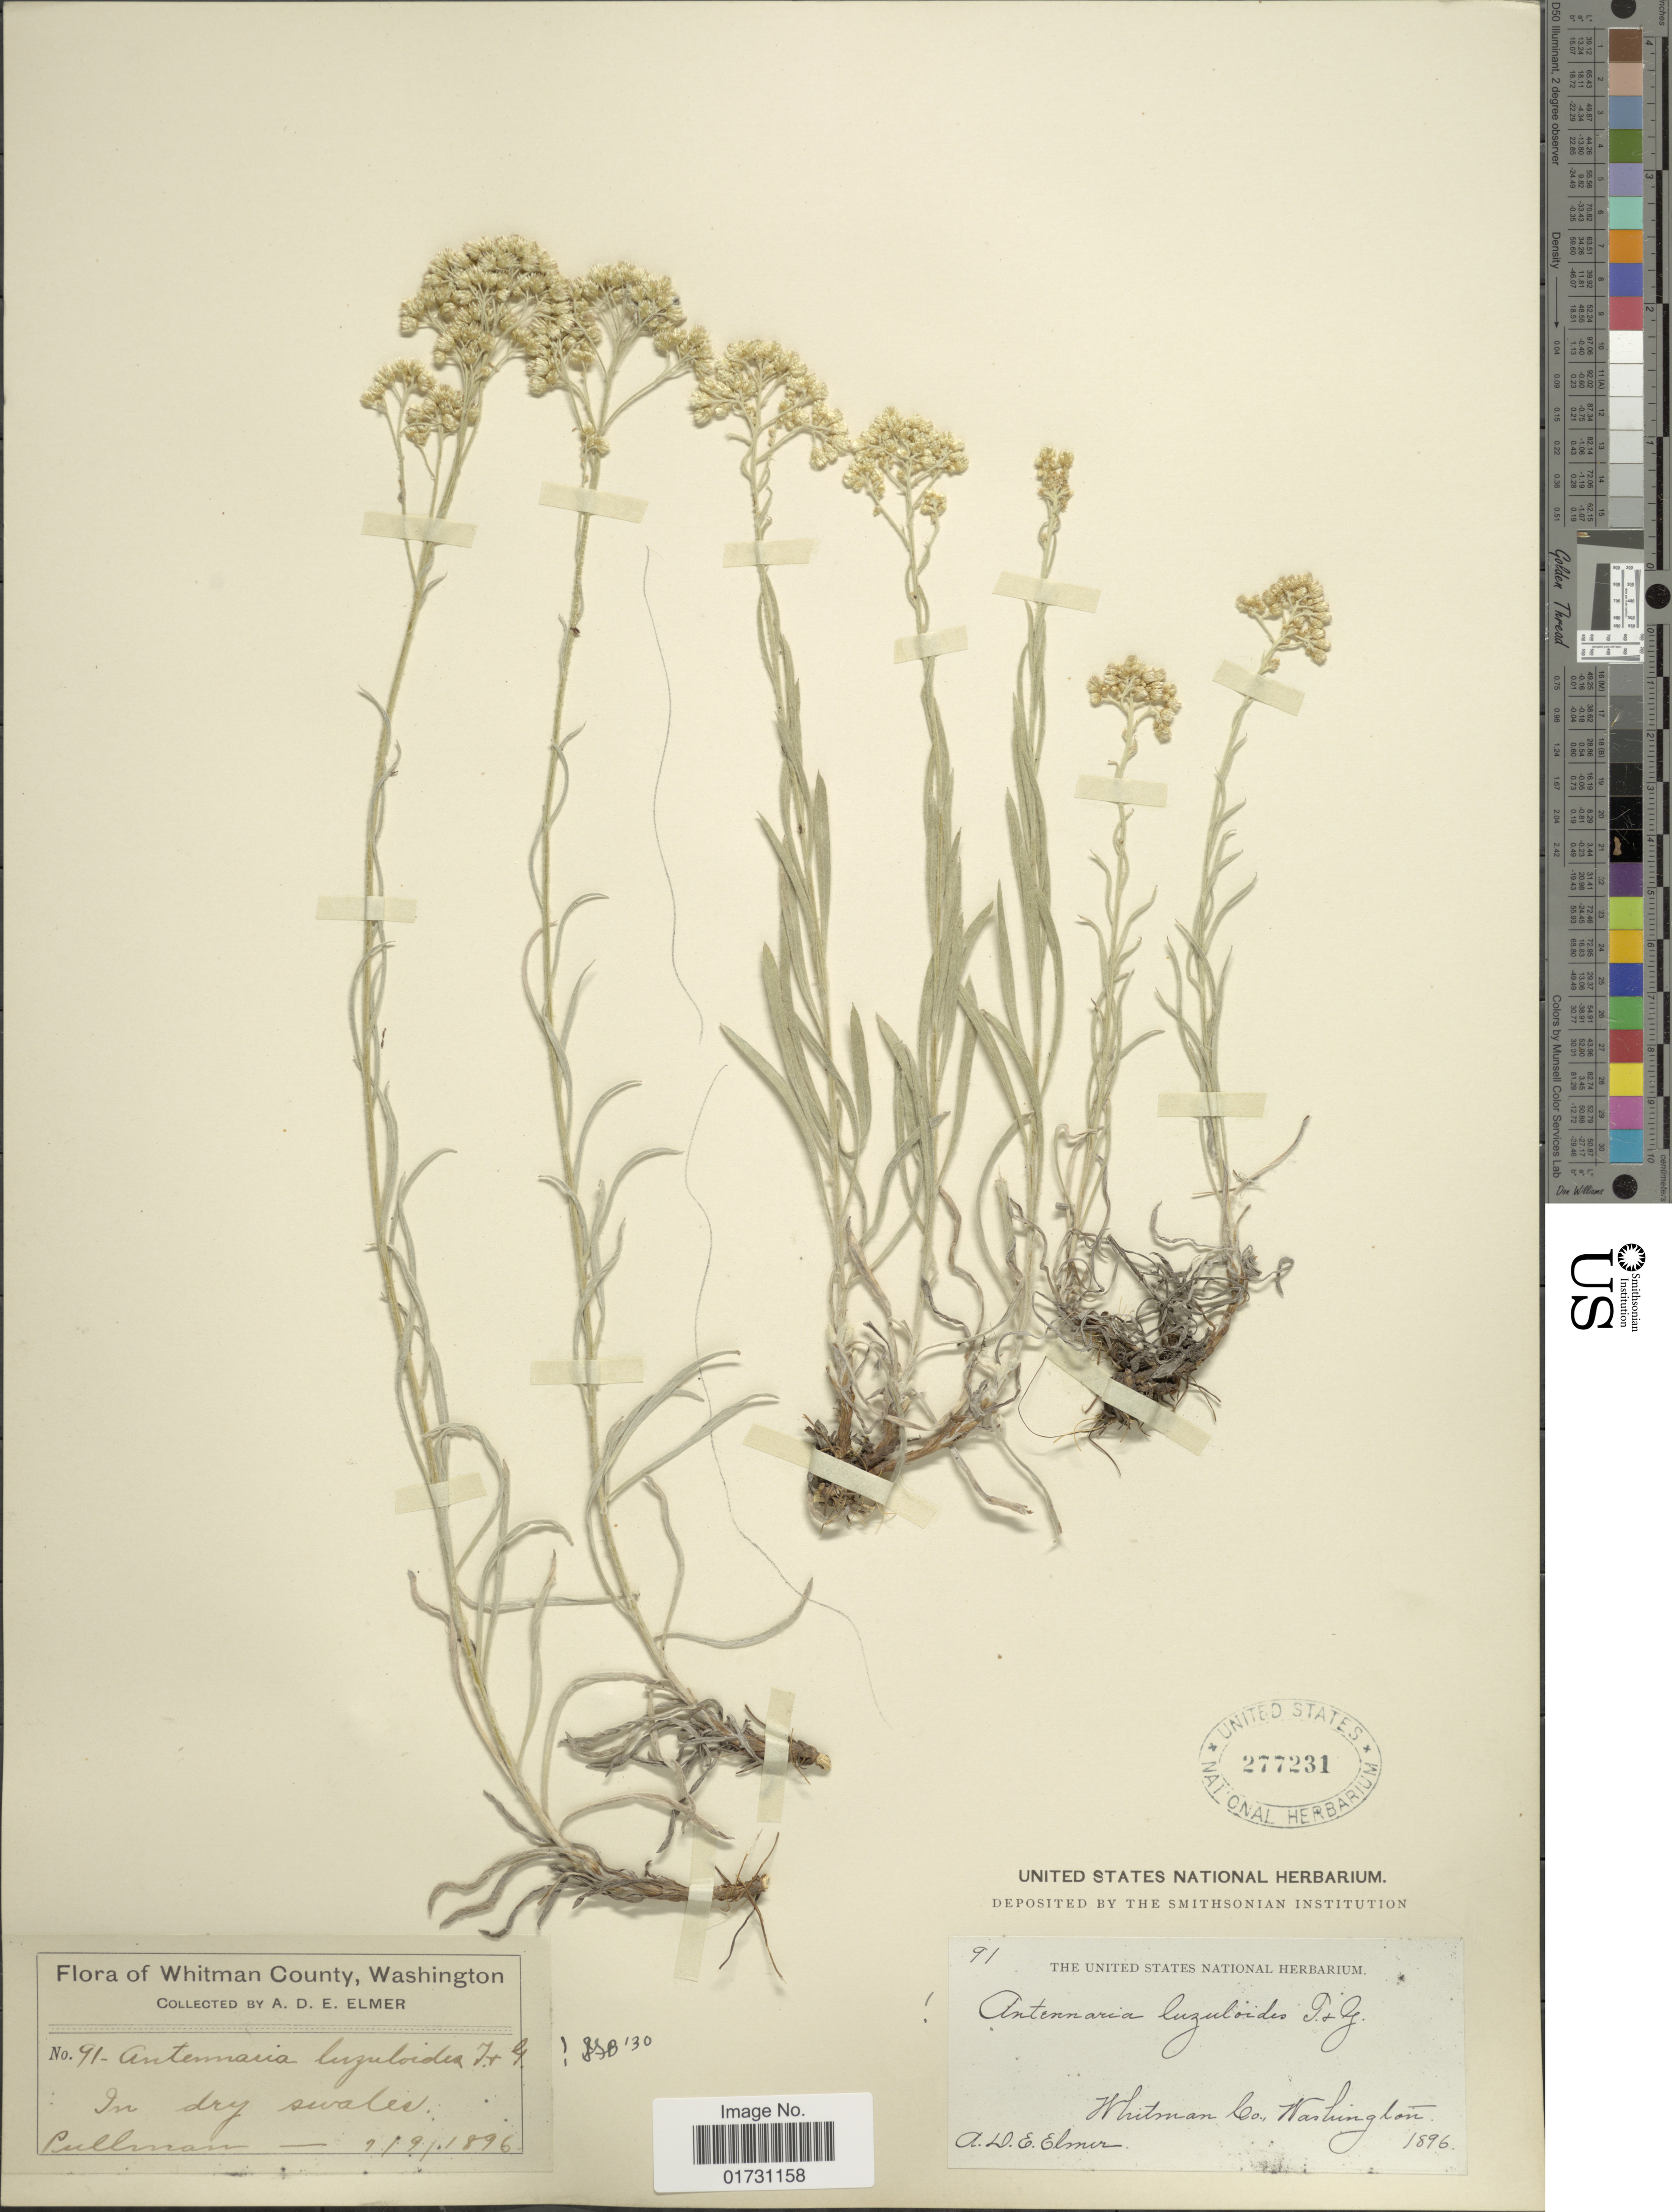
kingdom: Plantae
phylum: Tracheophyta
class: Magnoliopsida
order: Asterales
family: Asteraceae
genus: Antennaria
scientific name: Antennaria luzuloides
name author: Torr. & A. Gray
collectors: A. D. E. Elmer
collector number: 91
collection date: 1896-09-09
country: United States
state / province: Washington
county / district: Whitman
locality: Whitman County , Washington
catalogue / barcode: US 277231